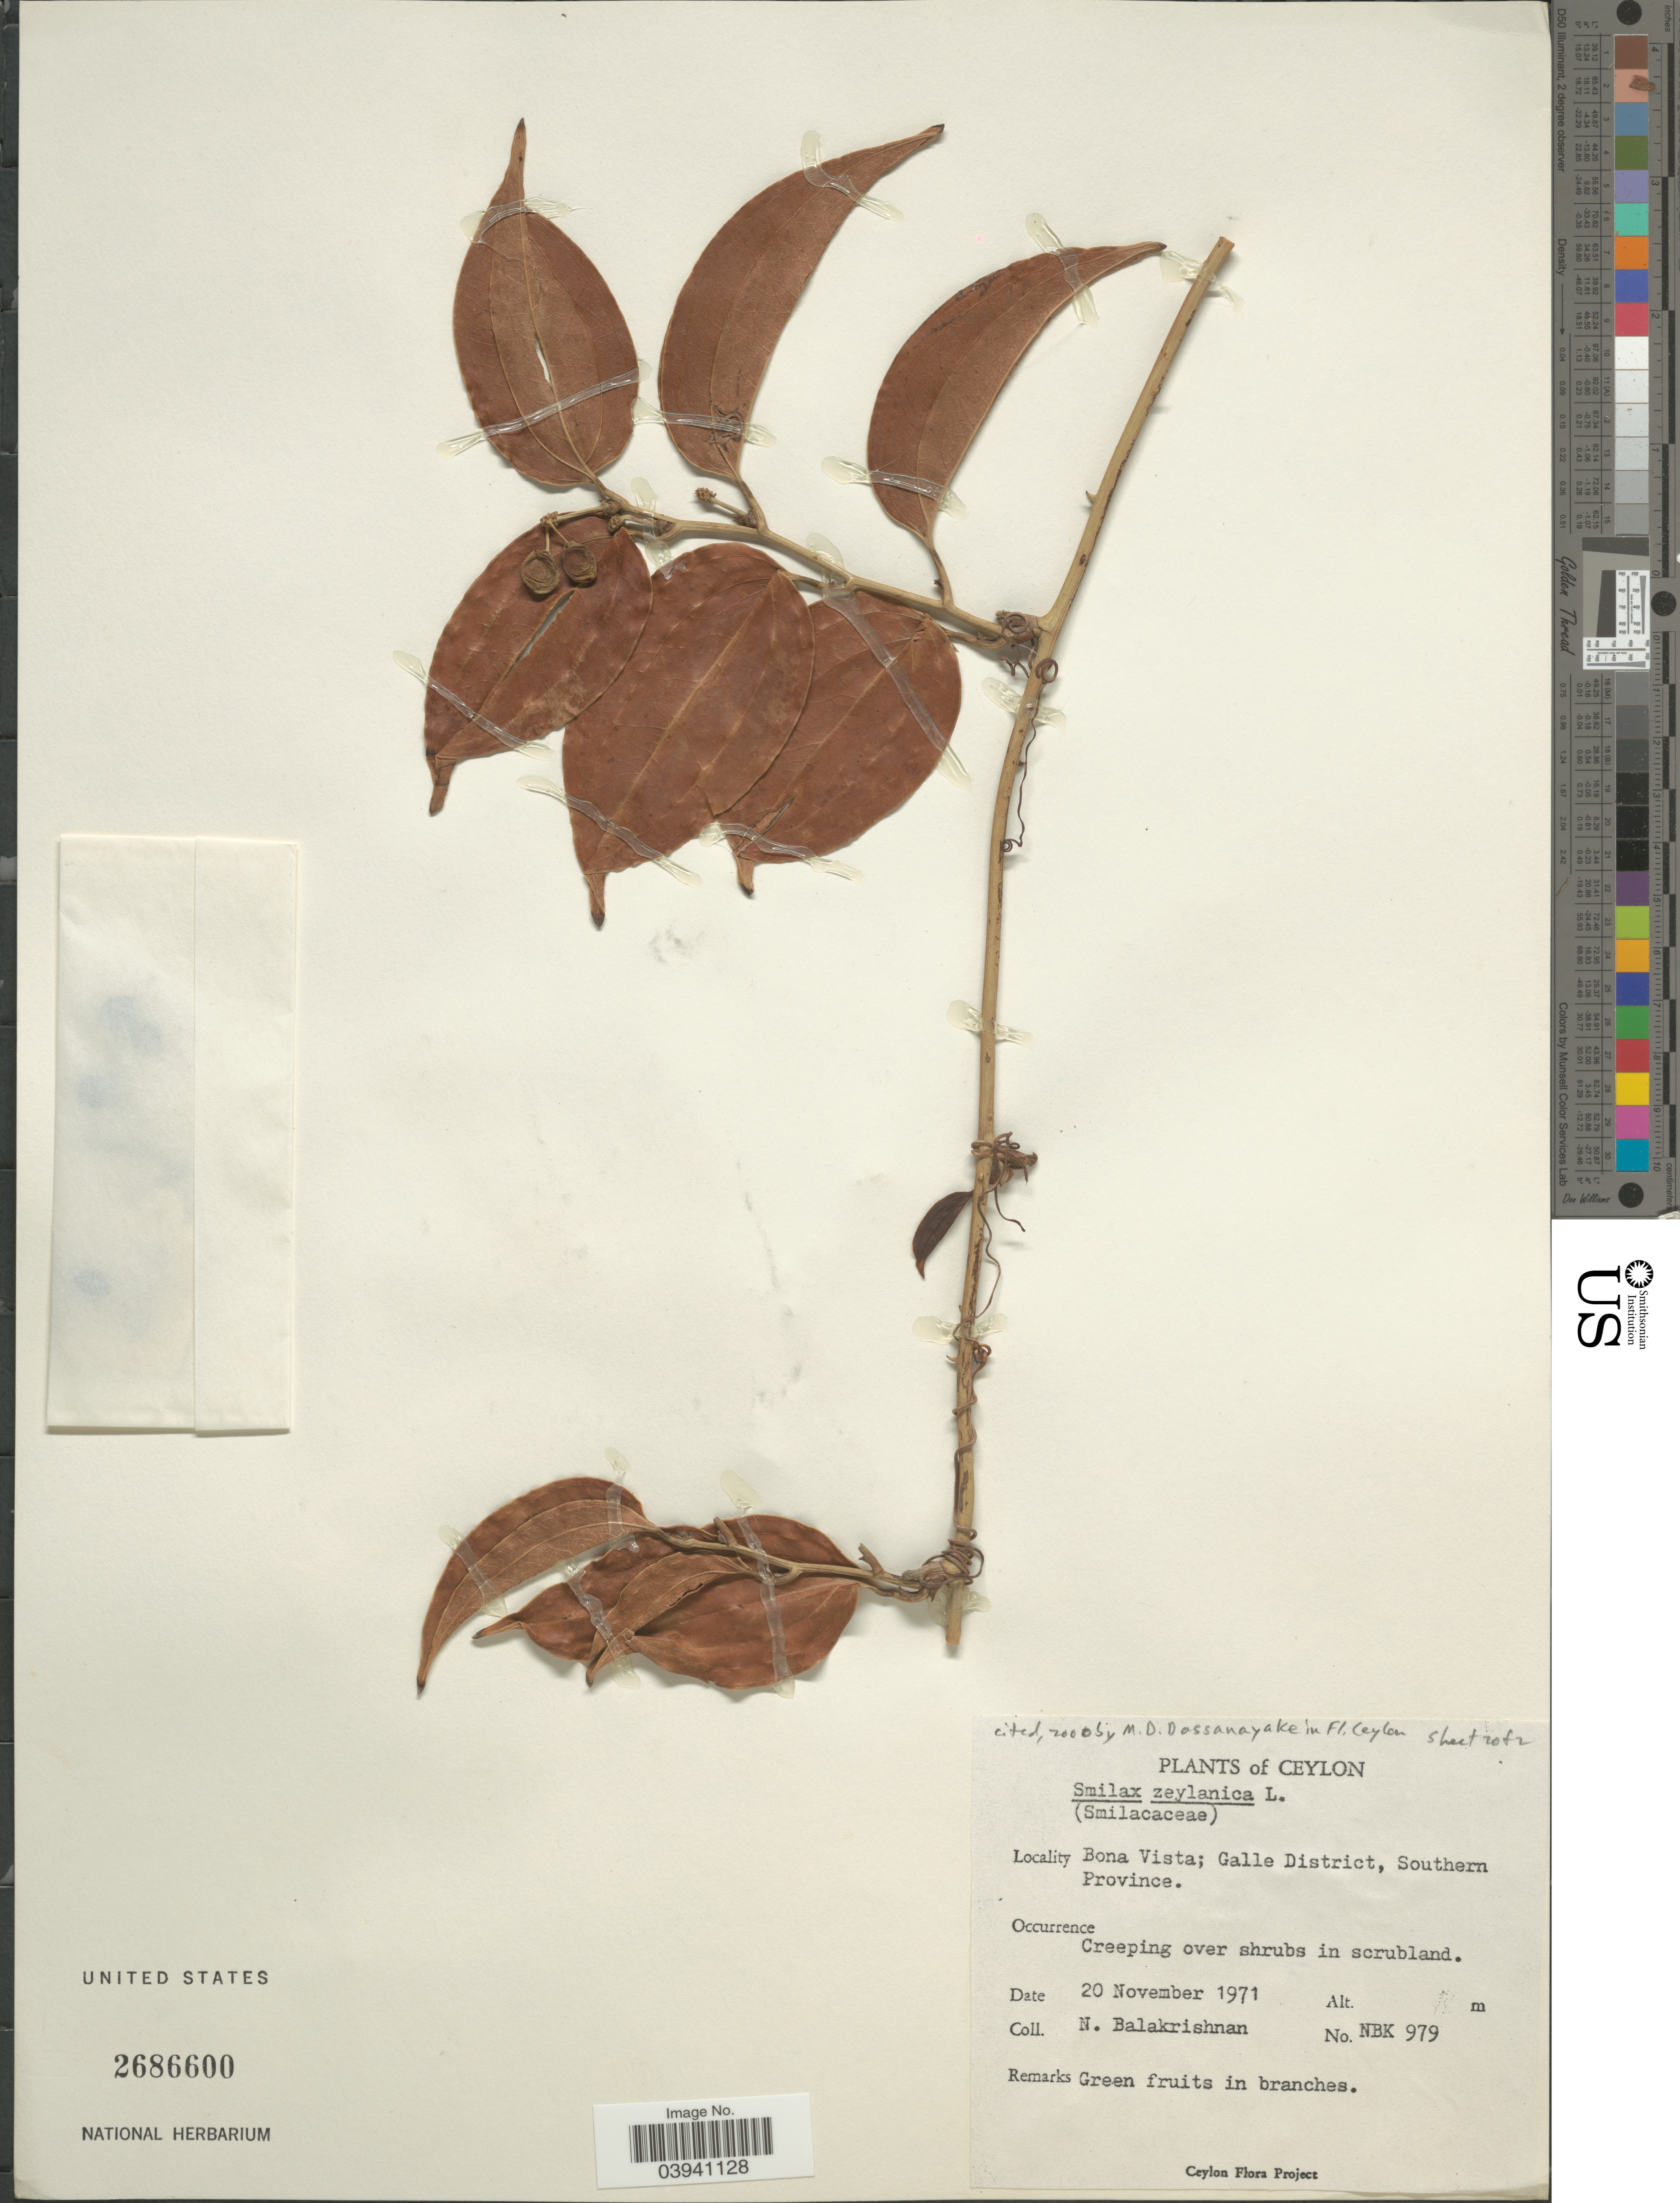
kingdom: Plantae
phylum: Tracheophyta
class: Liliopsida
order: Liliales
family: Smilacaceae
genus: Smilax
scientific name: Smilax zeylanica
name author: L.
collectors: N. Balakrishnan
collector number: NBK 979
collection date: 1971-11-20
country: Sri Lanka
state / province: Southern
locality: Ceylon. Bona Vista; Galle District.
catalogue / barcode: US 2686600